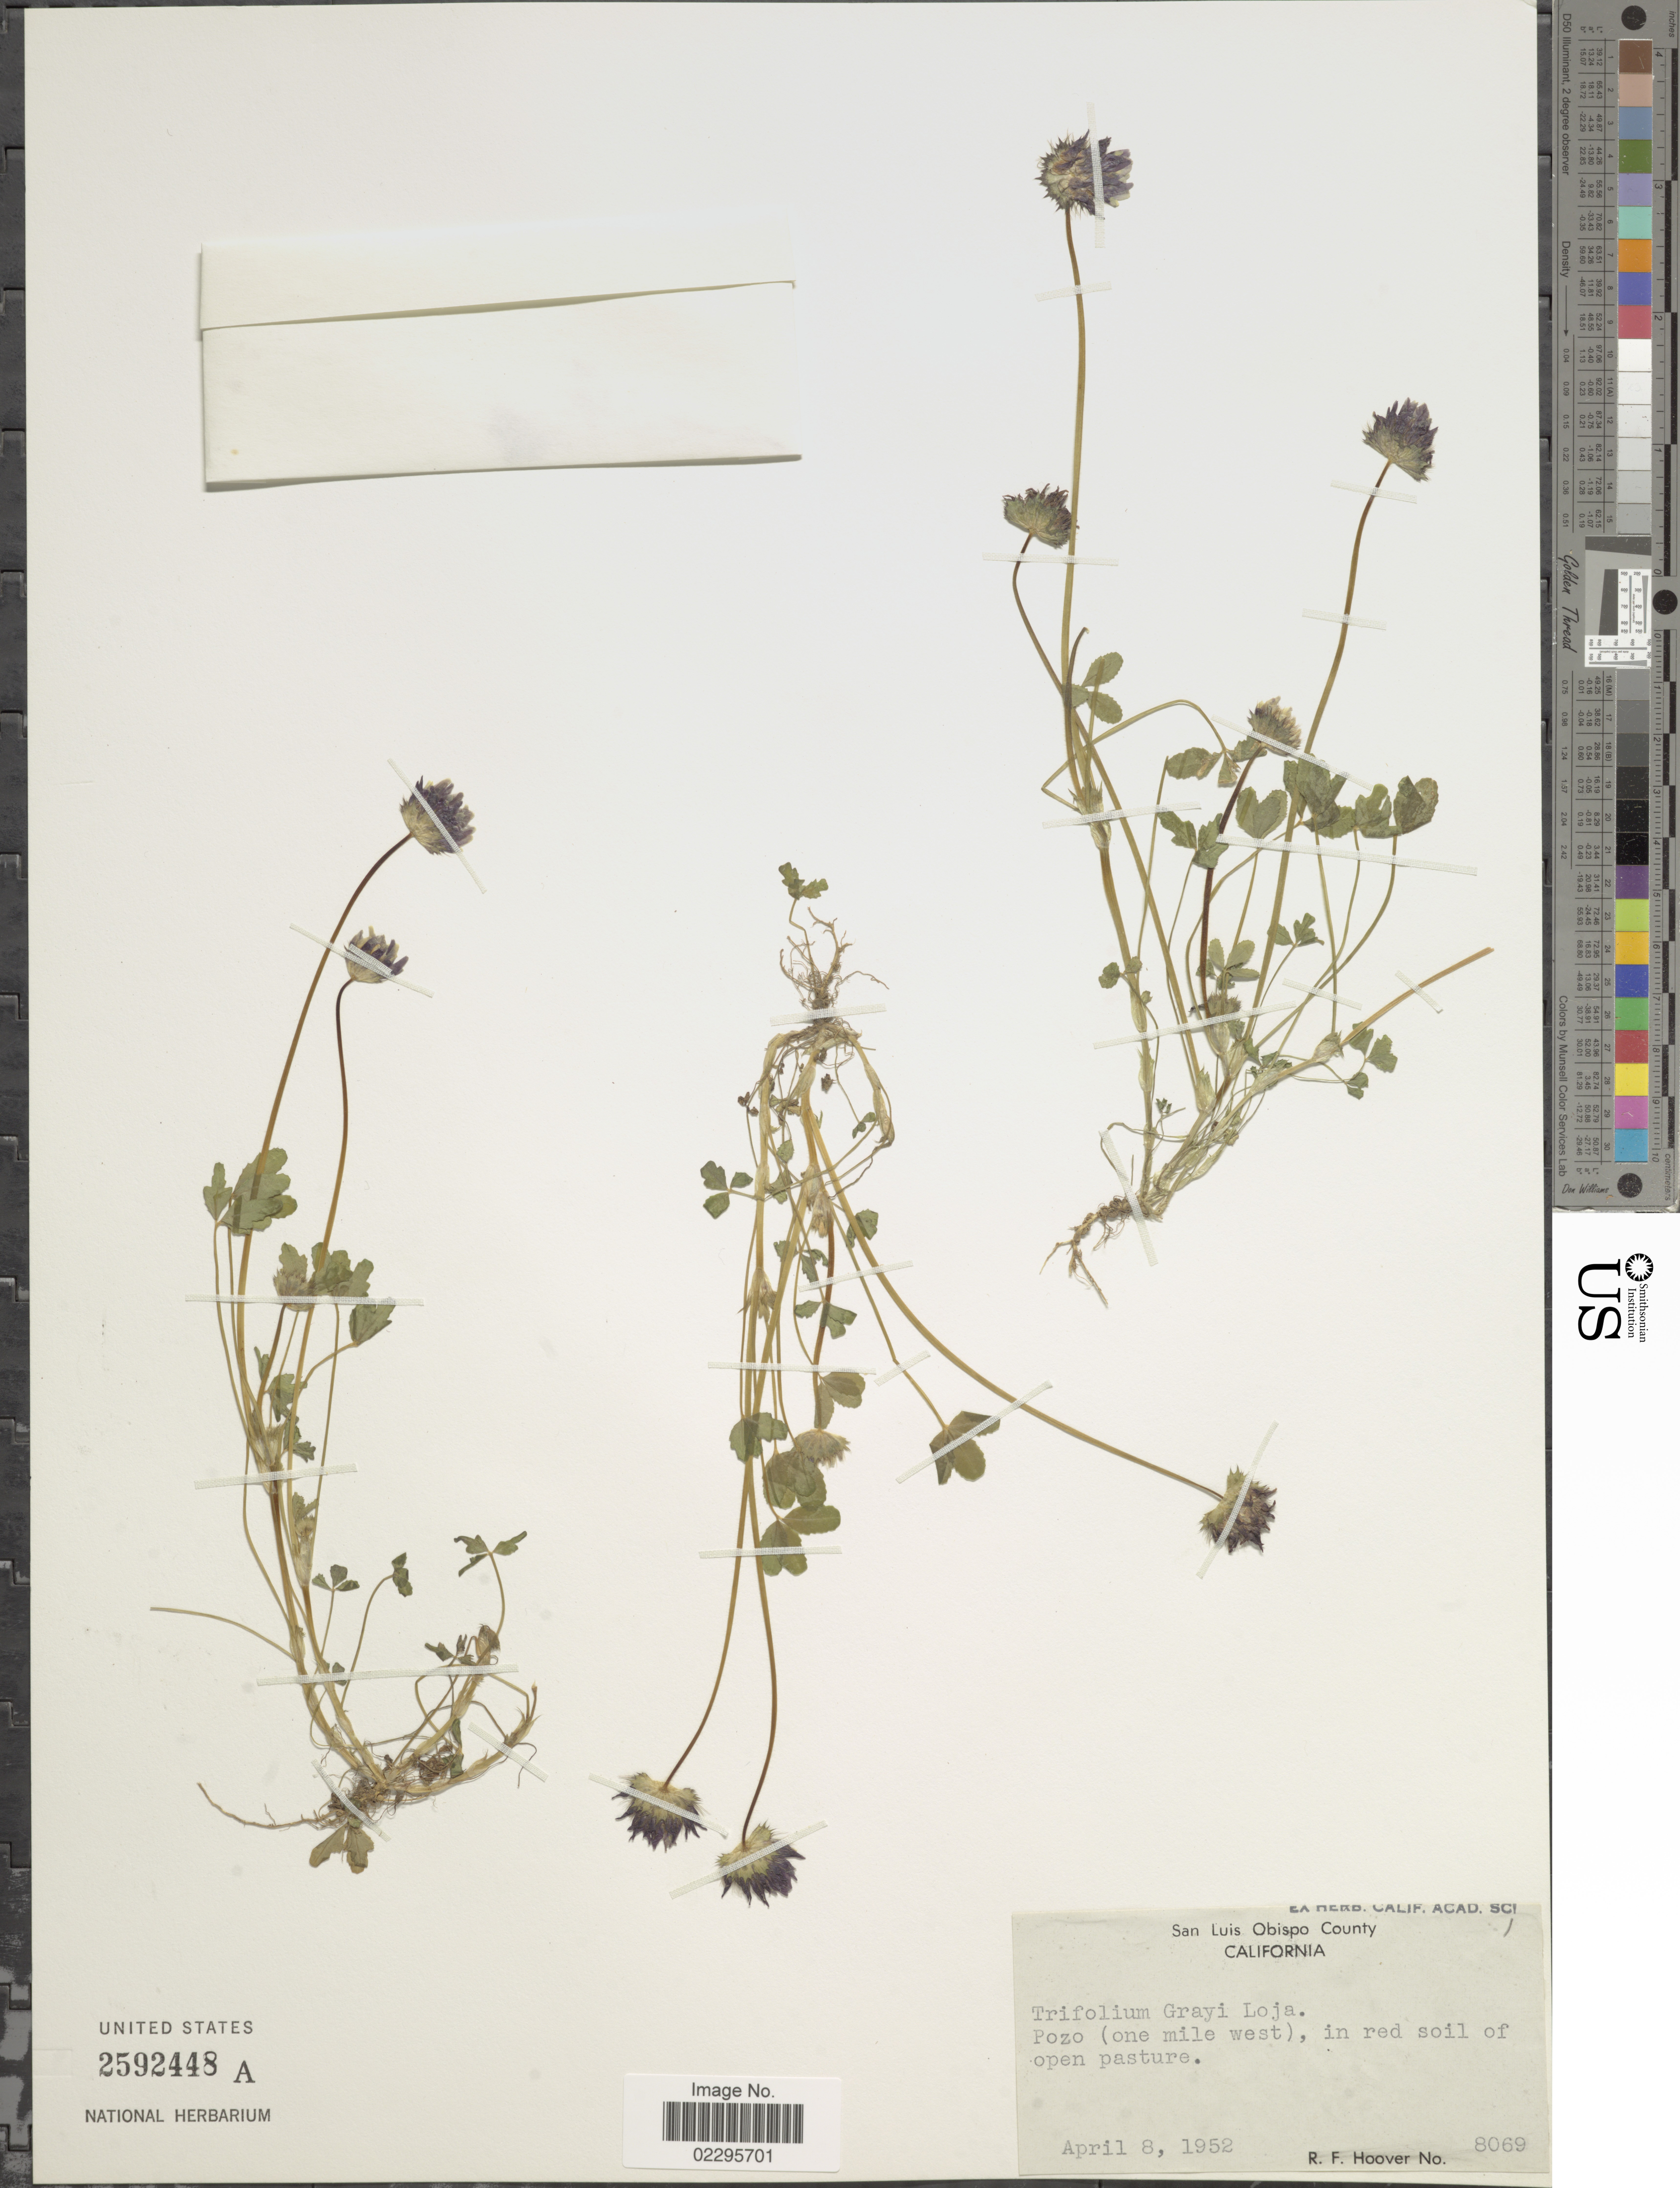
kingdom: Plantae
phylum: Tracheophyta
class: Magnoliopsida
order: Fabales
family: Fabaceae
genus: Trifolium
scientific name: Trifolium barbigerum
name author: Torr.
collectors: R. F. Hoover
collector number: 8069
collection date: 1952-04-08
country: United States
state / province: California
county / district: San Luis Obispo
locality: San Luis Obispo County, Pozo (one mile west), in red soil of open pasture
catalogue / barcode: US 2592448A